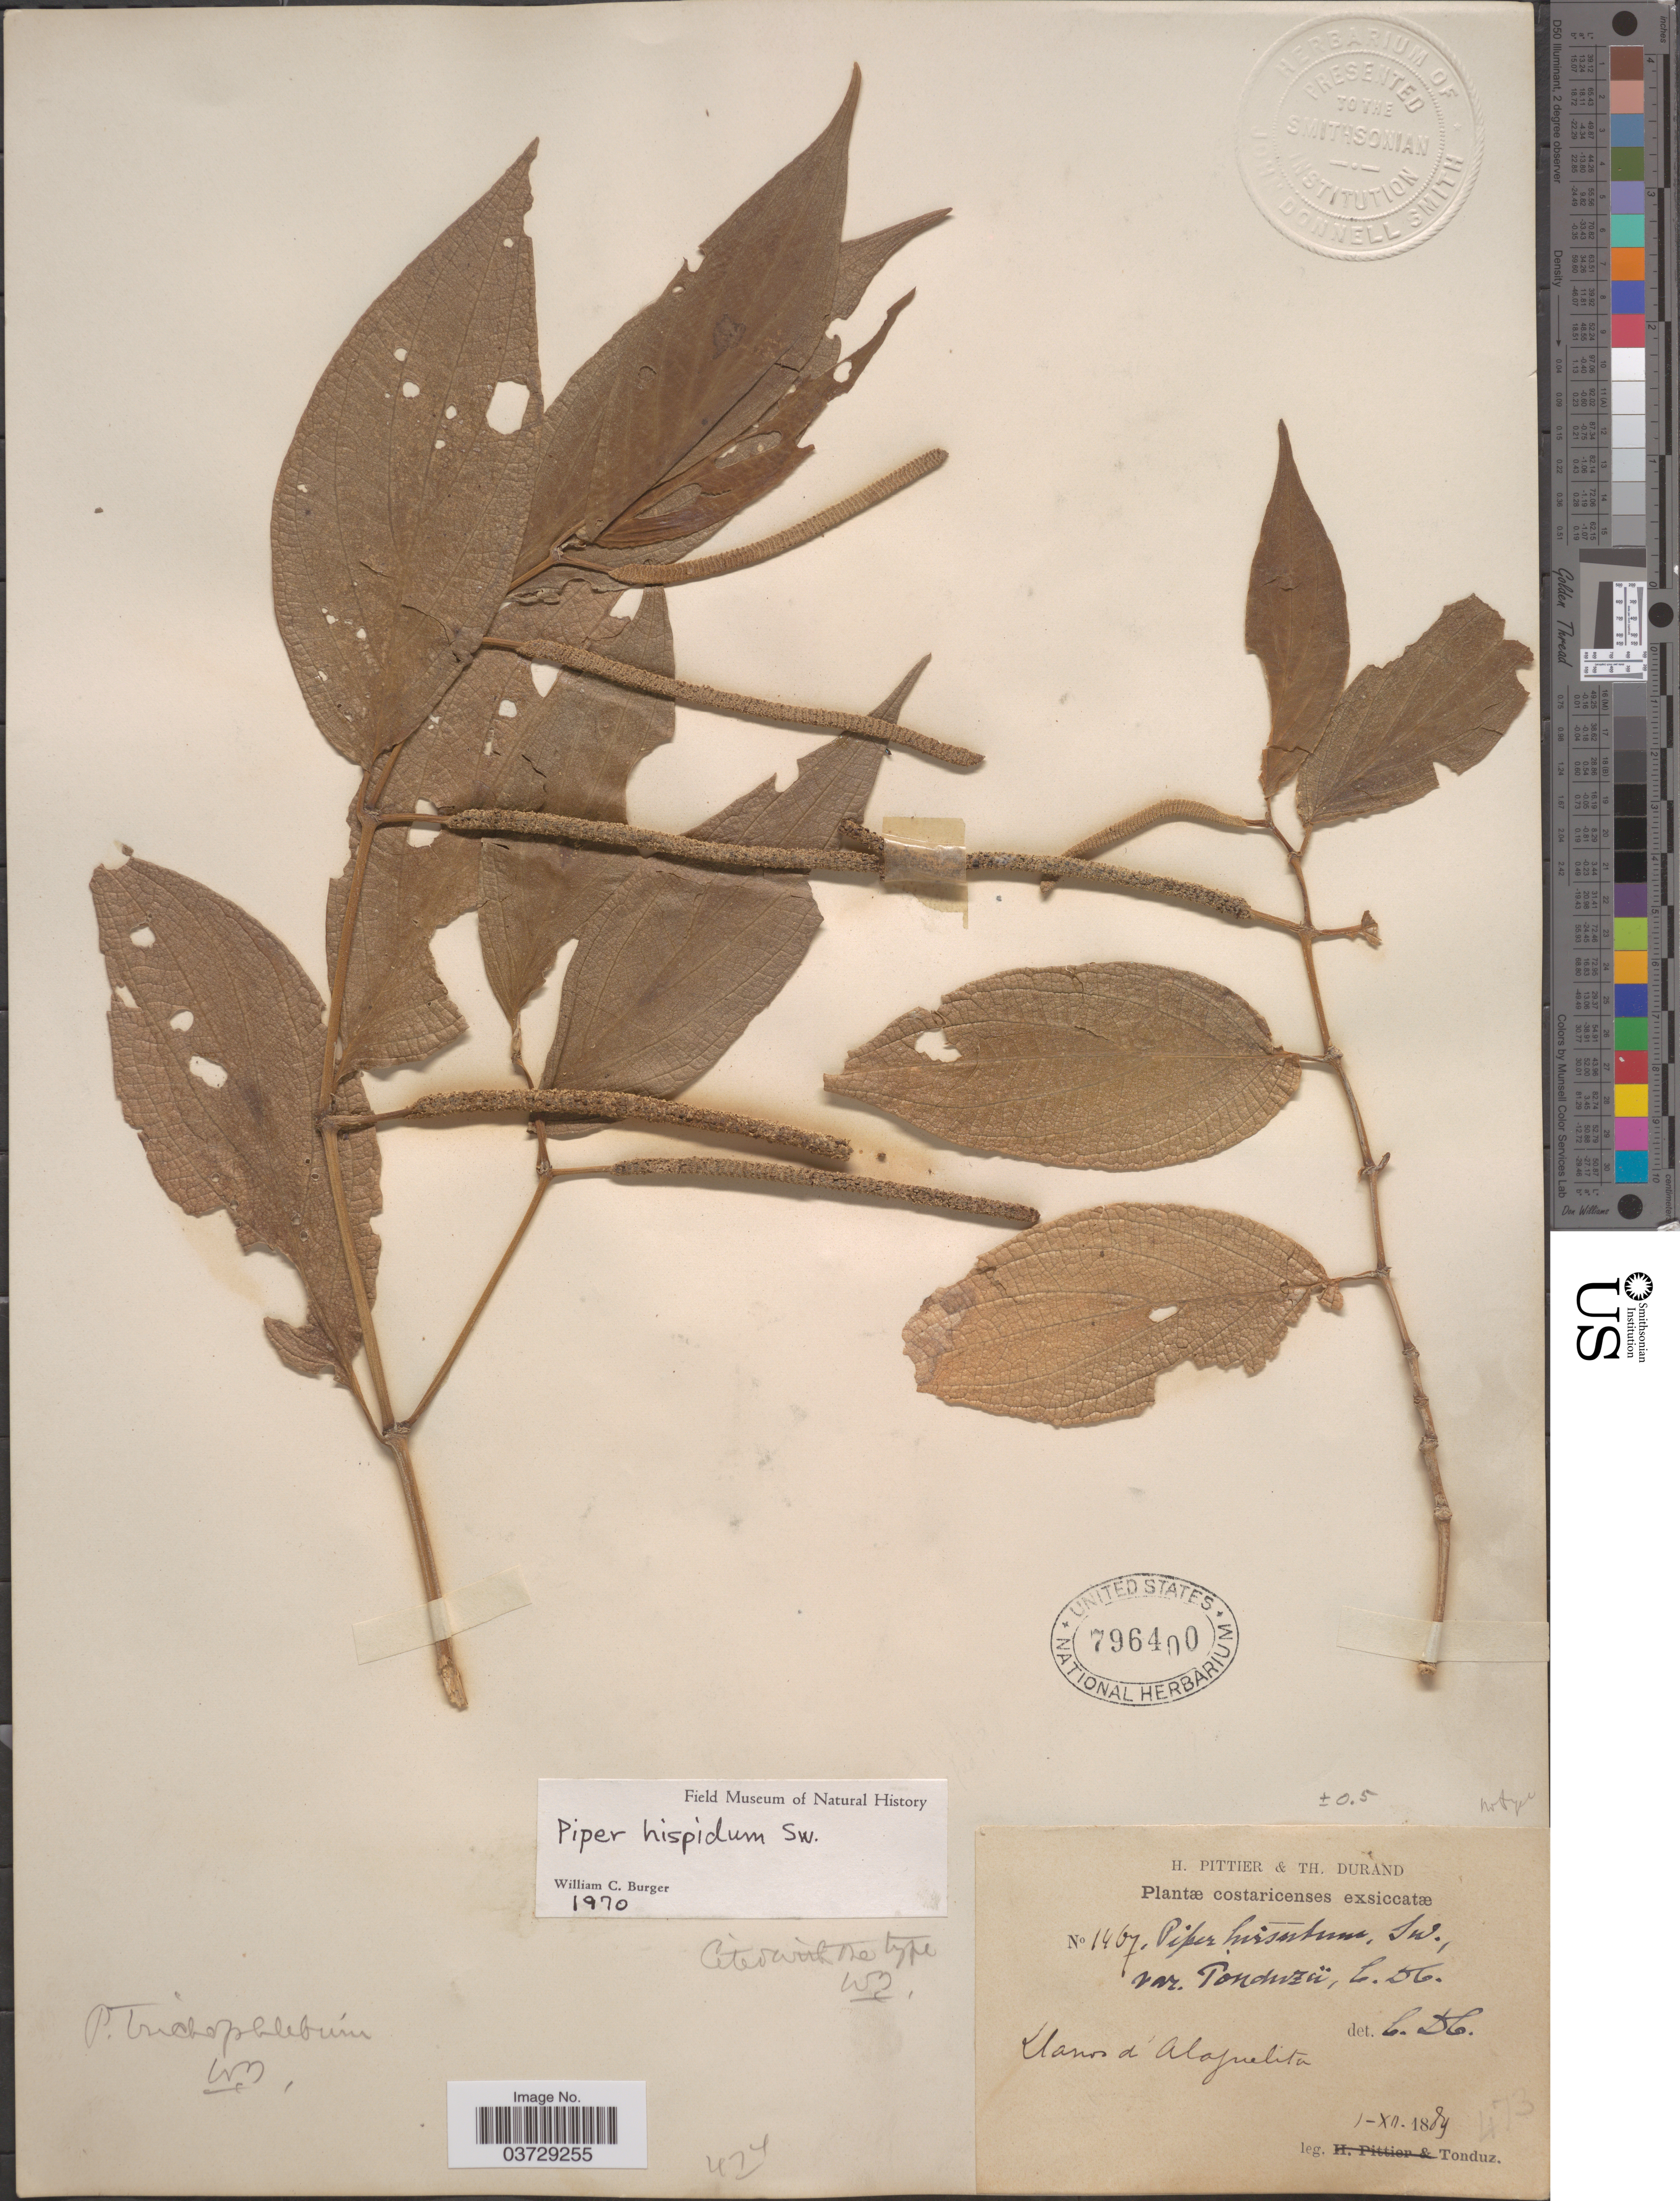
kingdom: Plantae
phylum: Tracheophyta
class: Magnoliopsida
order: Piperales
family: Piperaceae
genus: Piper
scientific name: Piper hispidum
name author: Sw.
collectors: Tonduz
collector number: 1467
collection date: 1864-12-01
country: Costa Rica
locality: Dans d'Alajuelita.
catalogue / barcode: US 796400